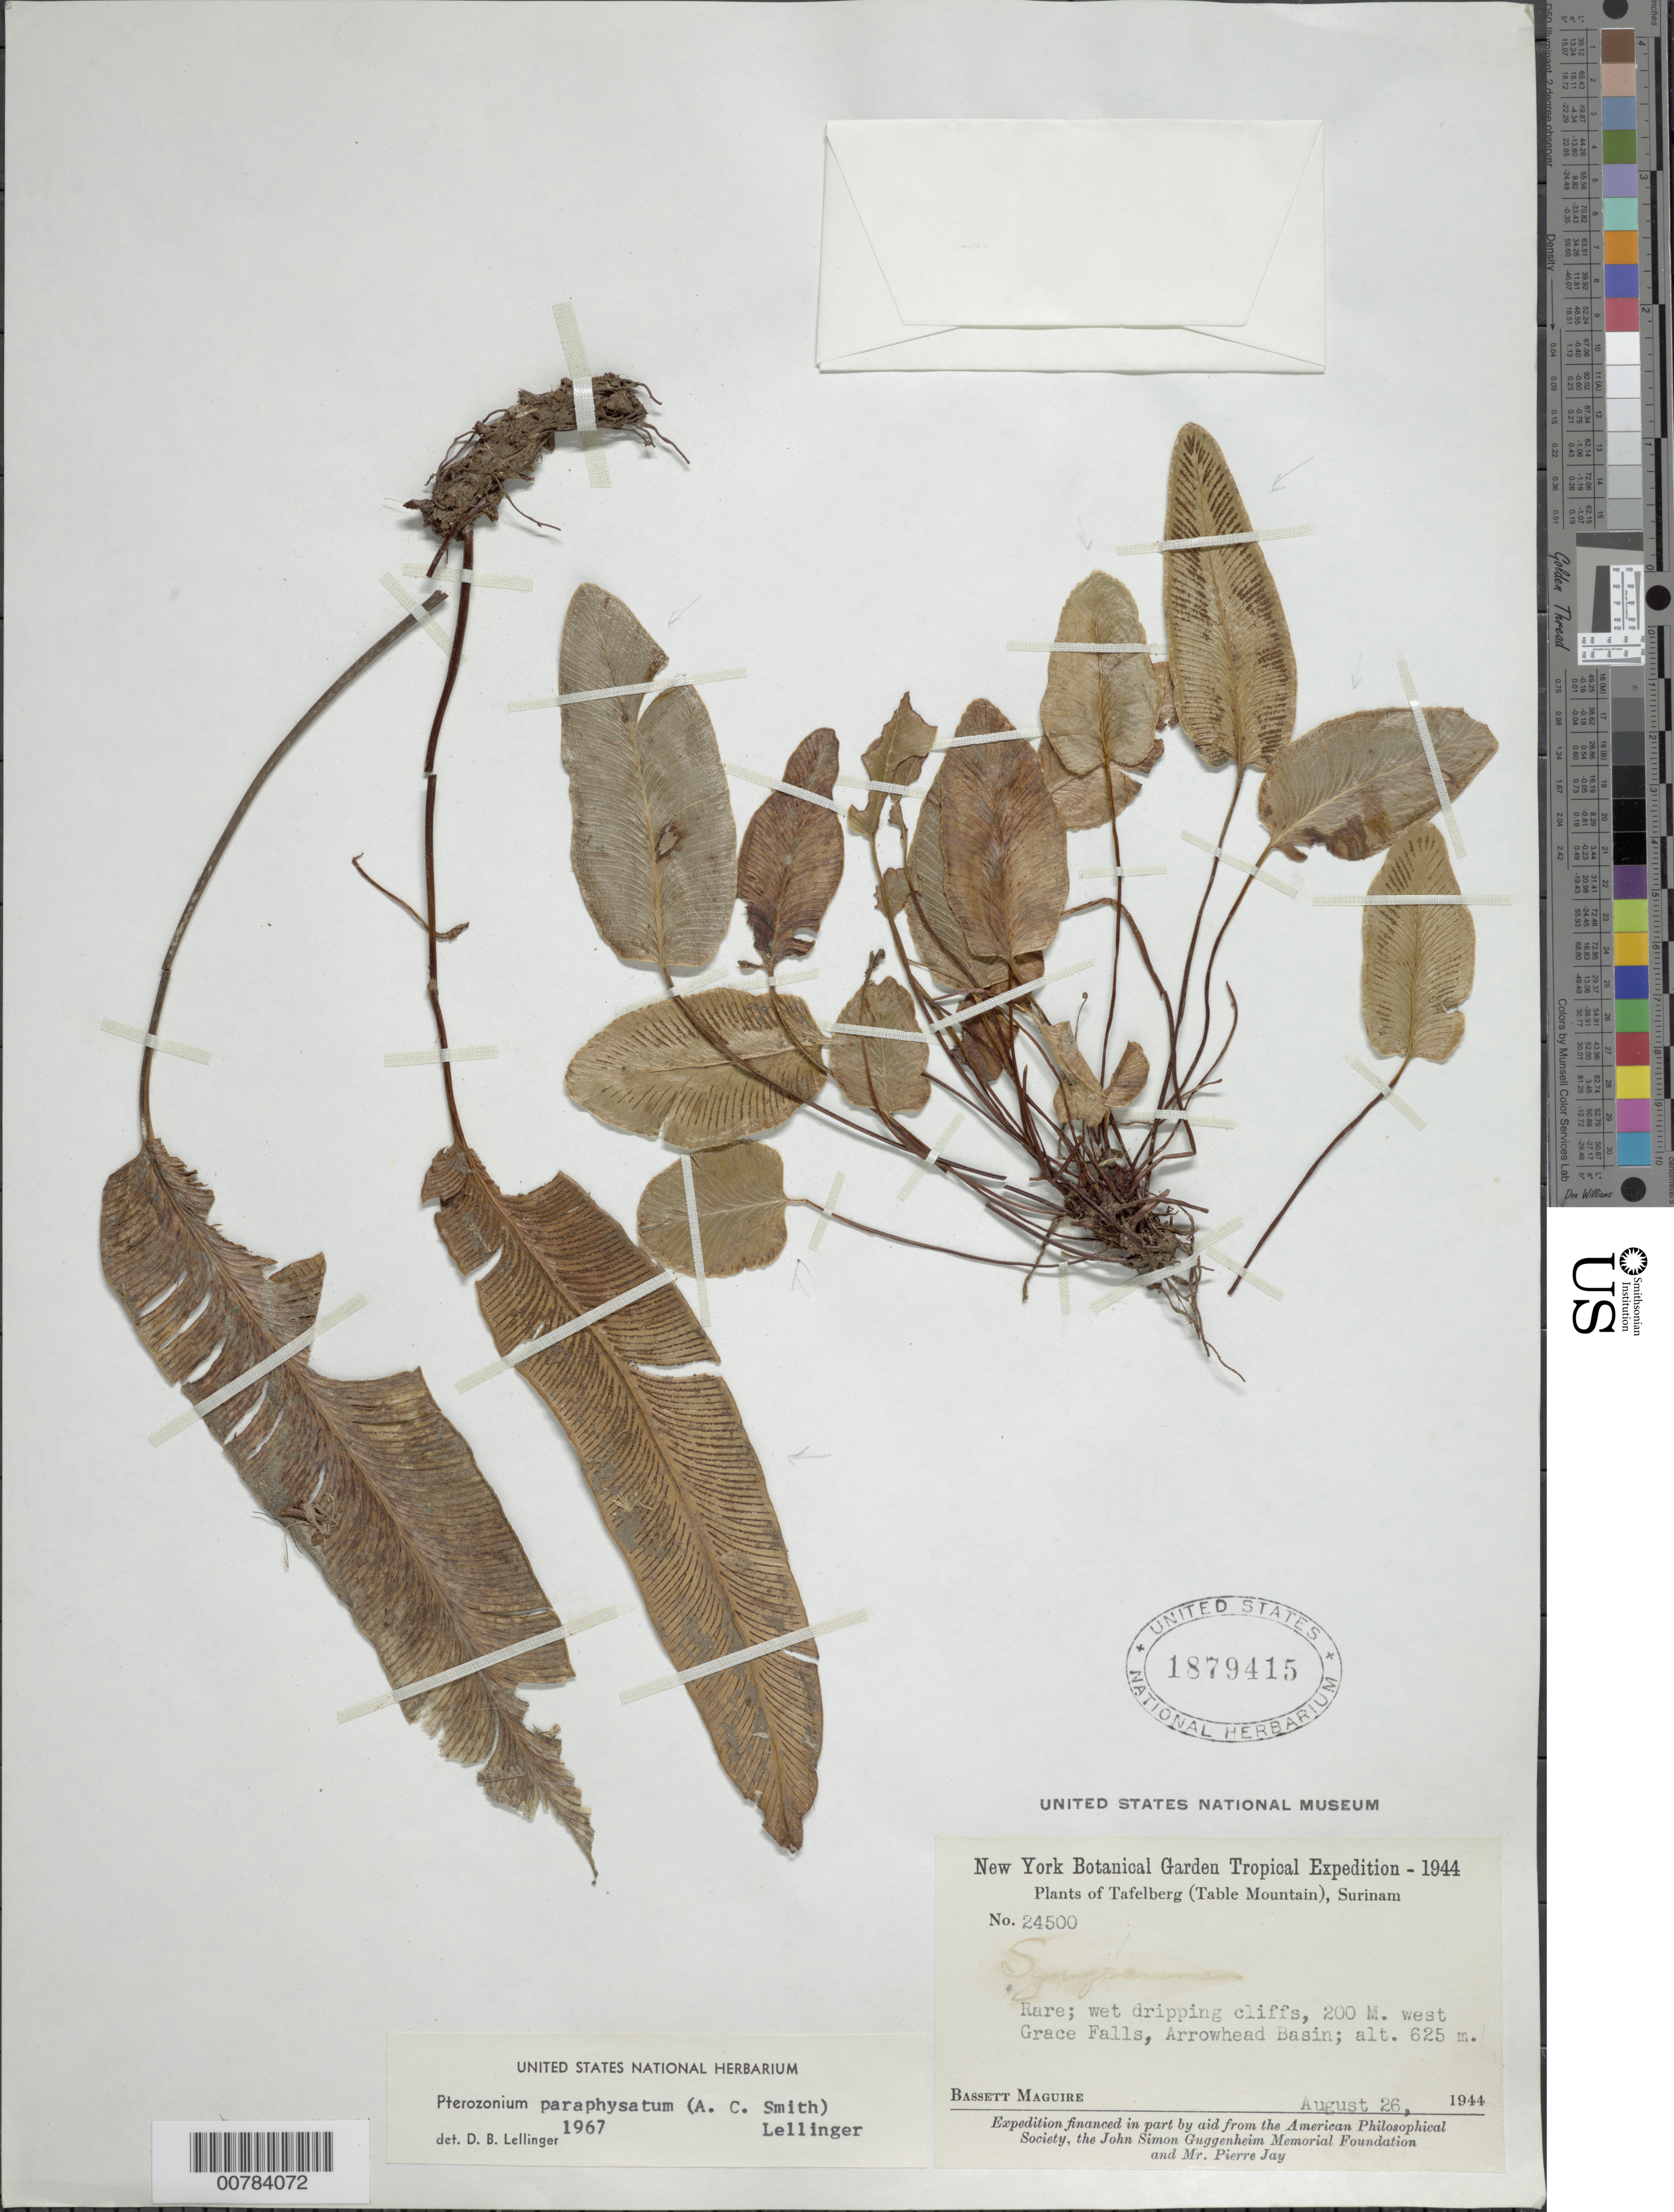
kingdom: Plantae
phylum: Tracheophyta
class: Polypodiopsida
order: Polypodiales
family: Pteridaceae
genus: Pterozonium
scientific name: Pterozonium paraphysatum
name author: (A.C. Sm.) Lellinger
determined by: Lellinger, David B., (BOT), Smithsonian Institution - National Museum of Natural History (UNITED STATES)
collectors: B. Maguire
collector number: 24500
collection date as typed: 26-Aug-44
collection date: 1944-08-26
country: Suriname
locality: Tafelberg (Table Mountain), Arrowhead Basin, 200 m W of Grace Falls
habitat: Wet dripping cliffs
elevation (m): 625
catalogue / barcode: US 1879415